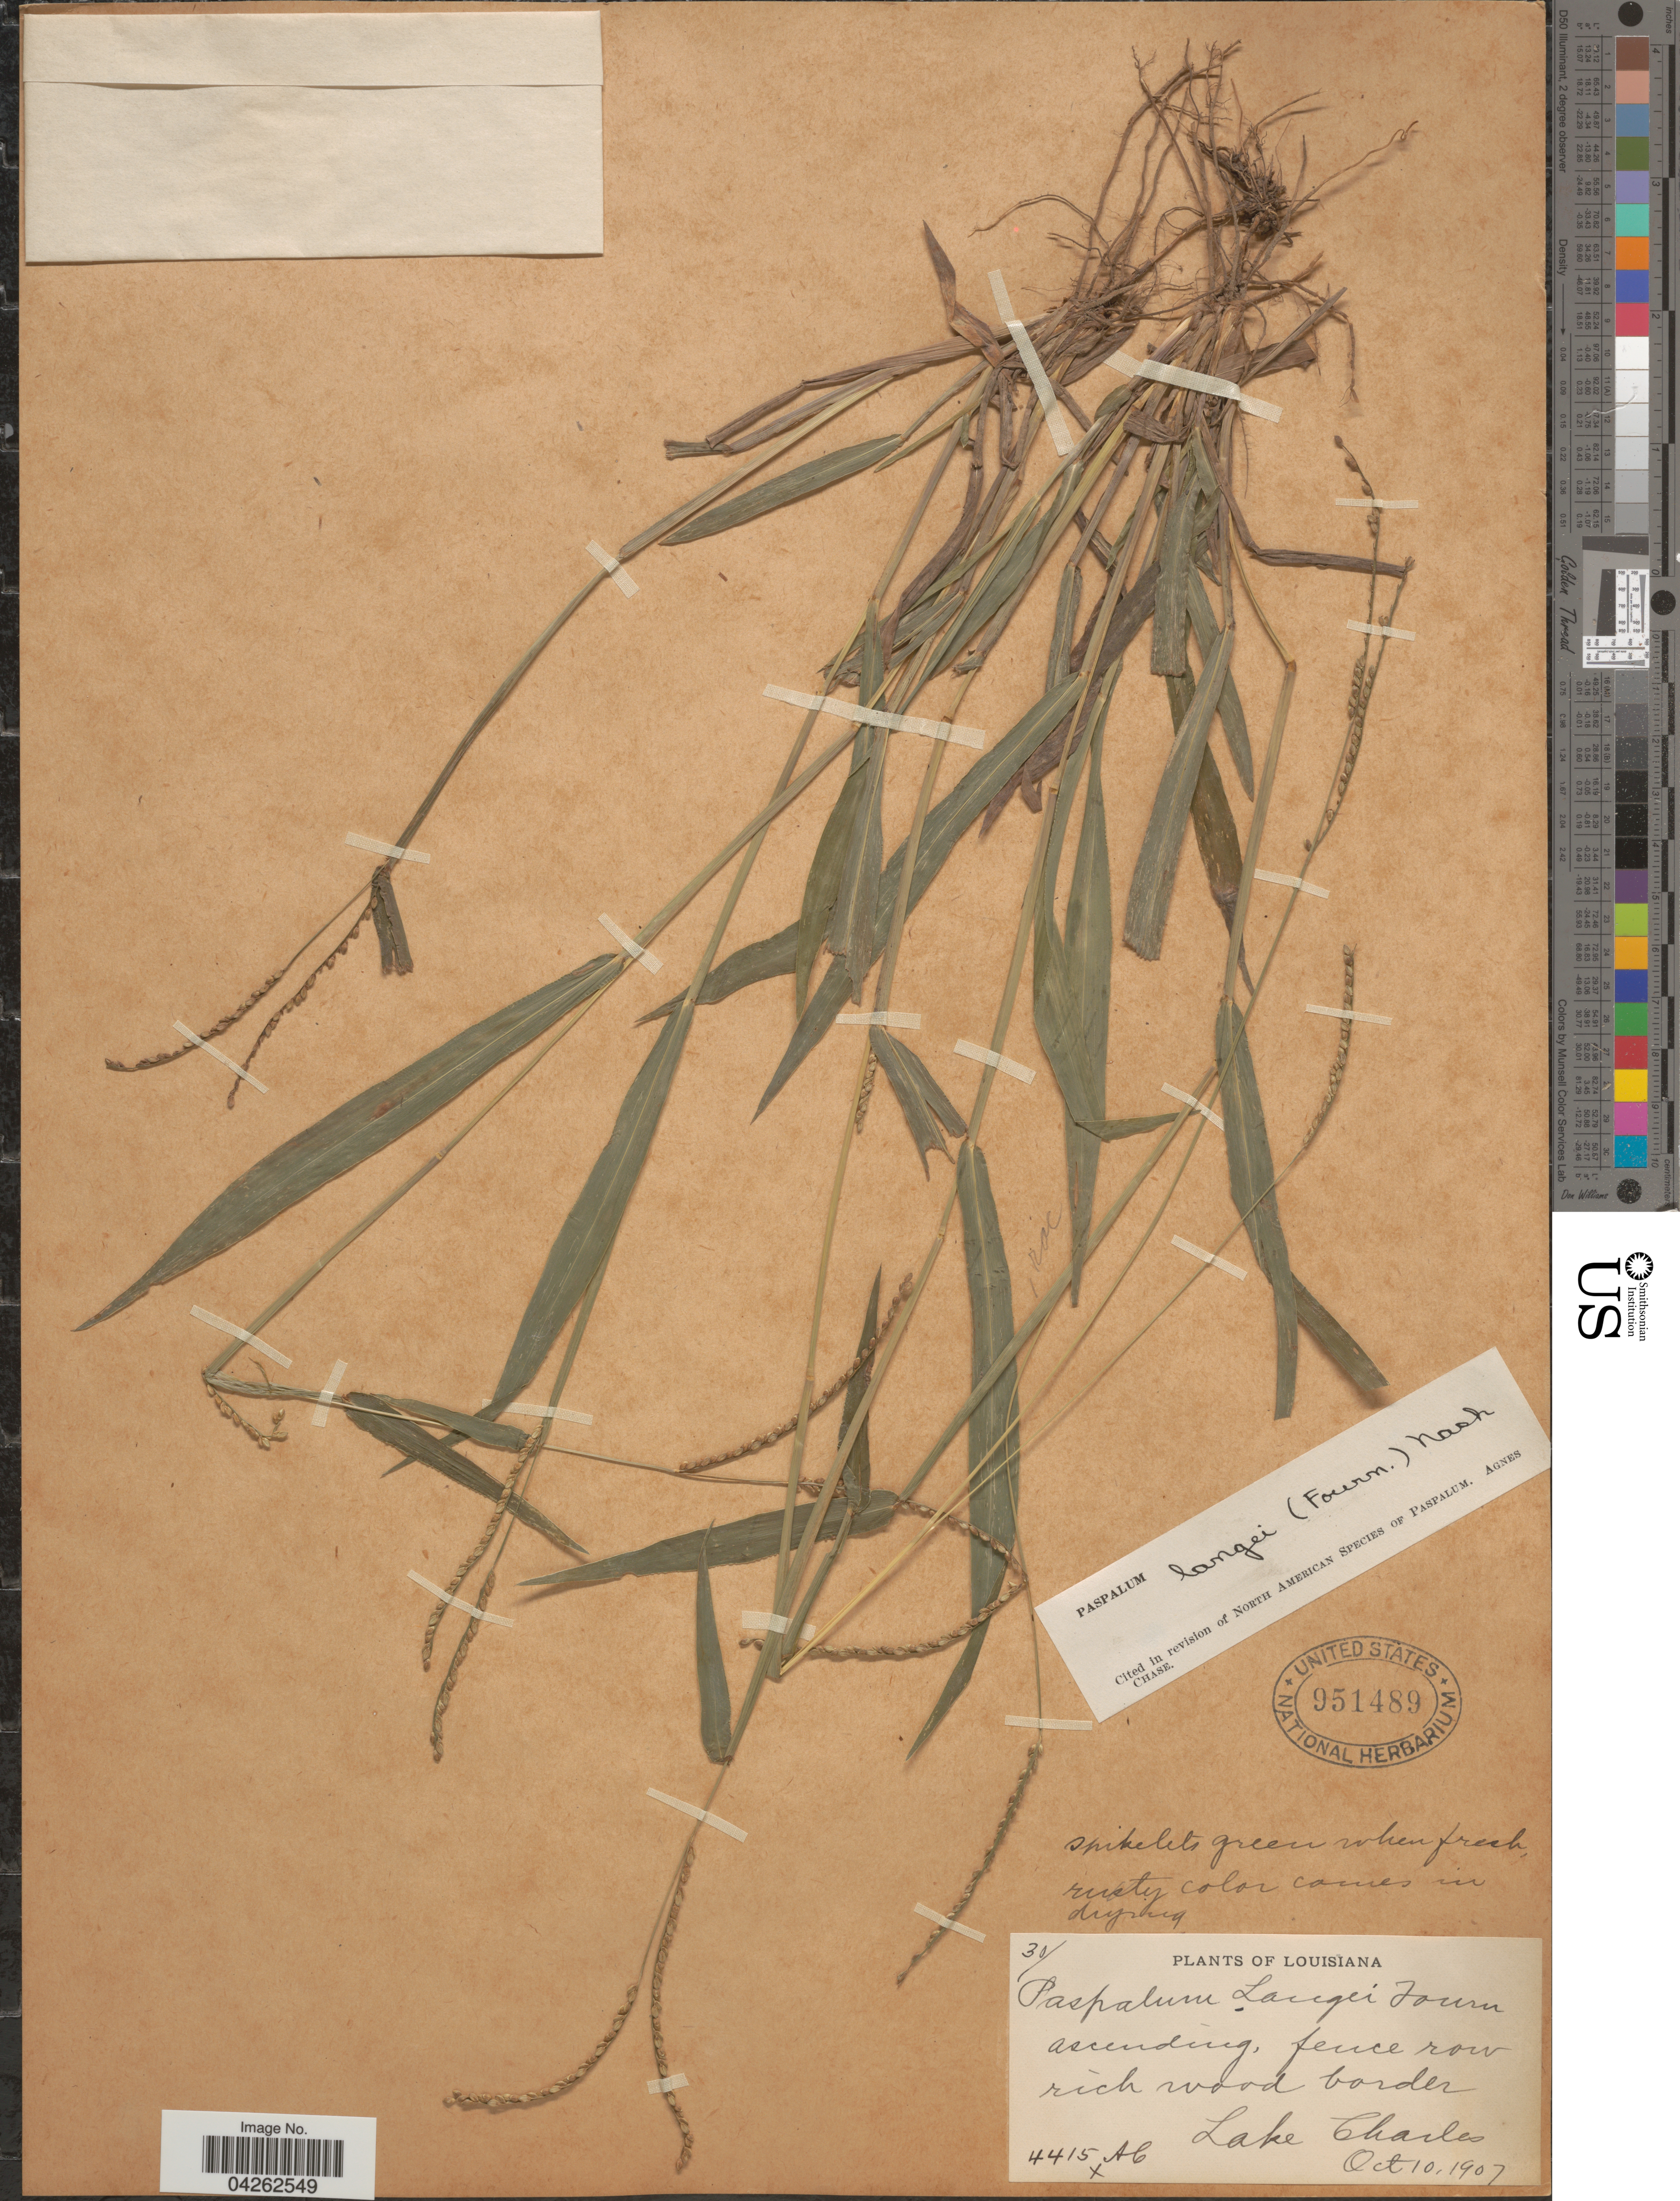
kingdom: Plantae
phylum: Tracheophyta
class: Liliopsida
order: Poales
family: Poaceae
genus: Paspalum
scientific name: Paspalum langei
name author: (E. Fourn.) Nash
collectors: A. C.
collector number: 4415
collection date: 1907-10-10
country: United States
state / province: Louisiana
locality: Fence row rich wood border Lake Charles.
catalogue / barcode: US 951489